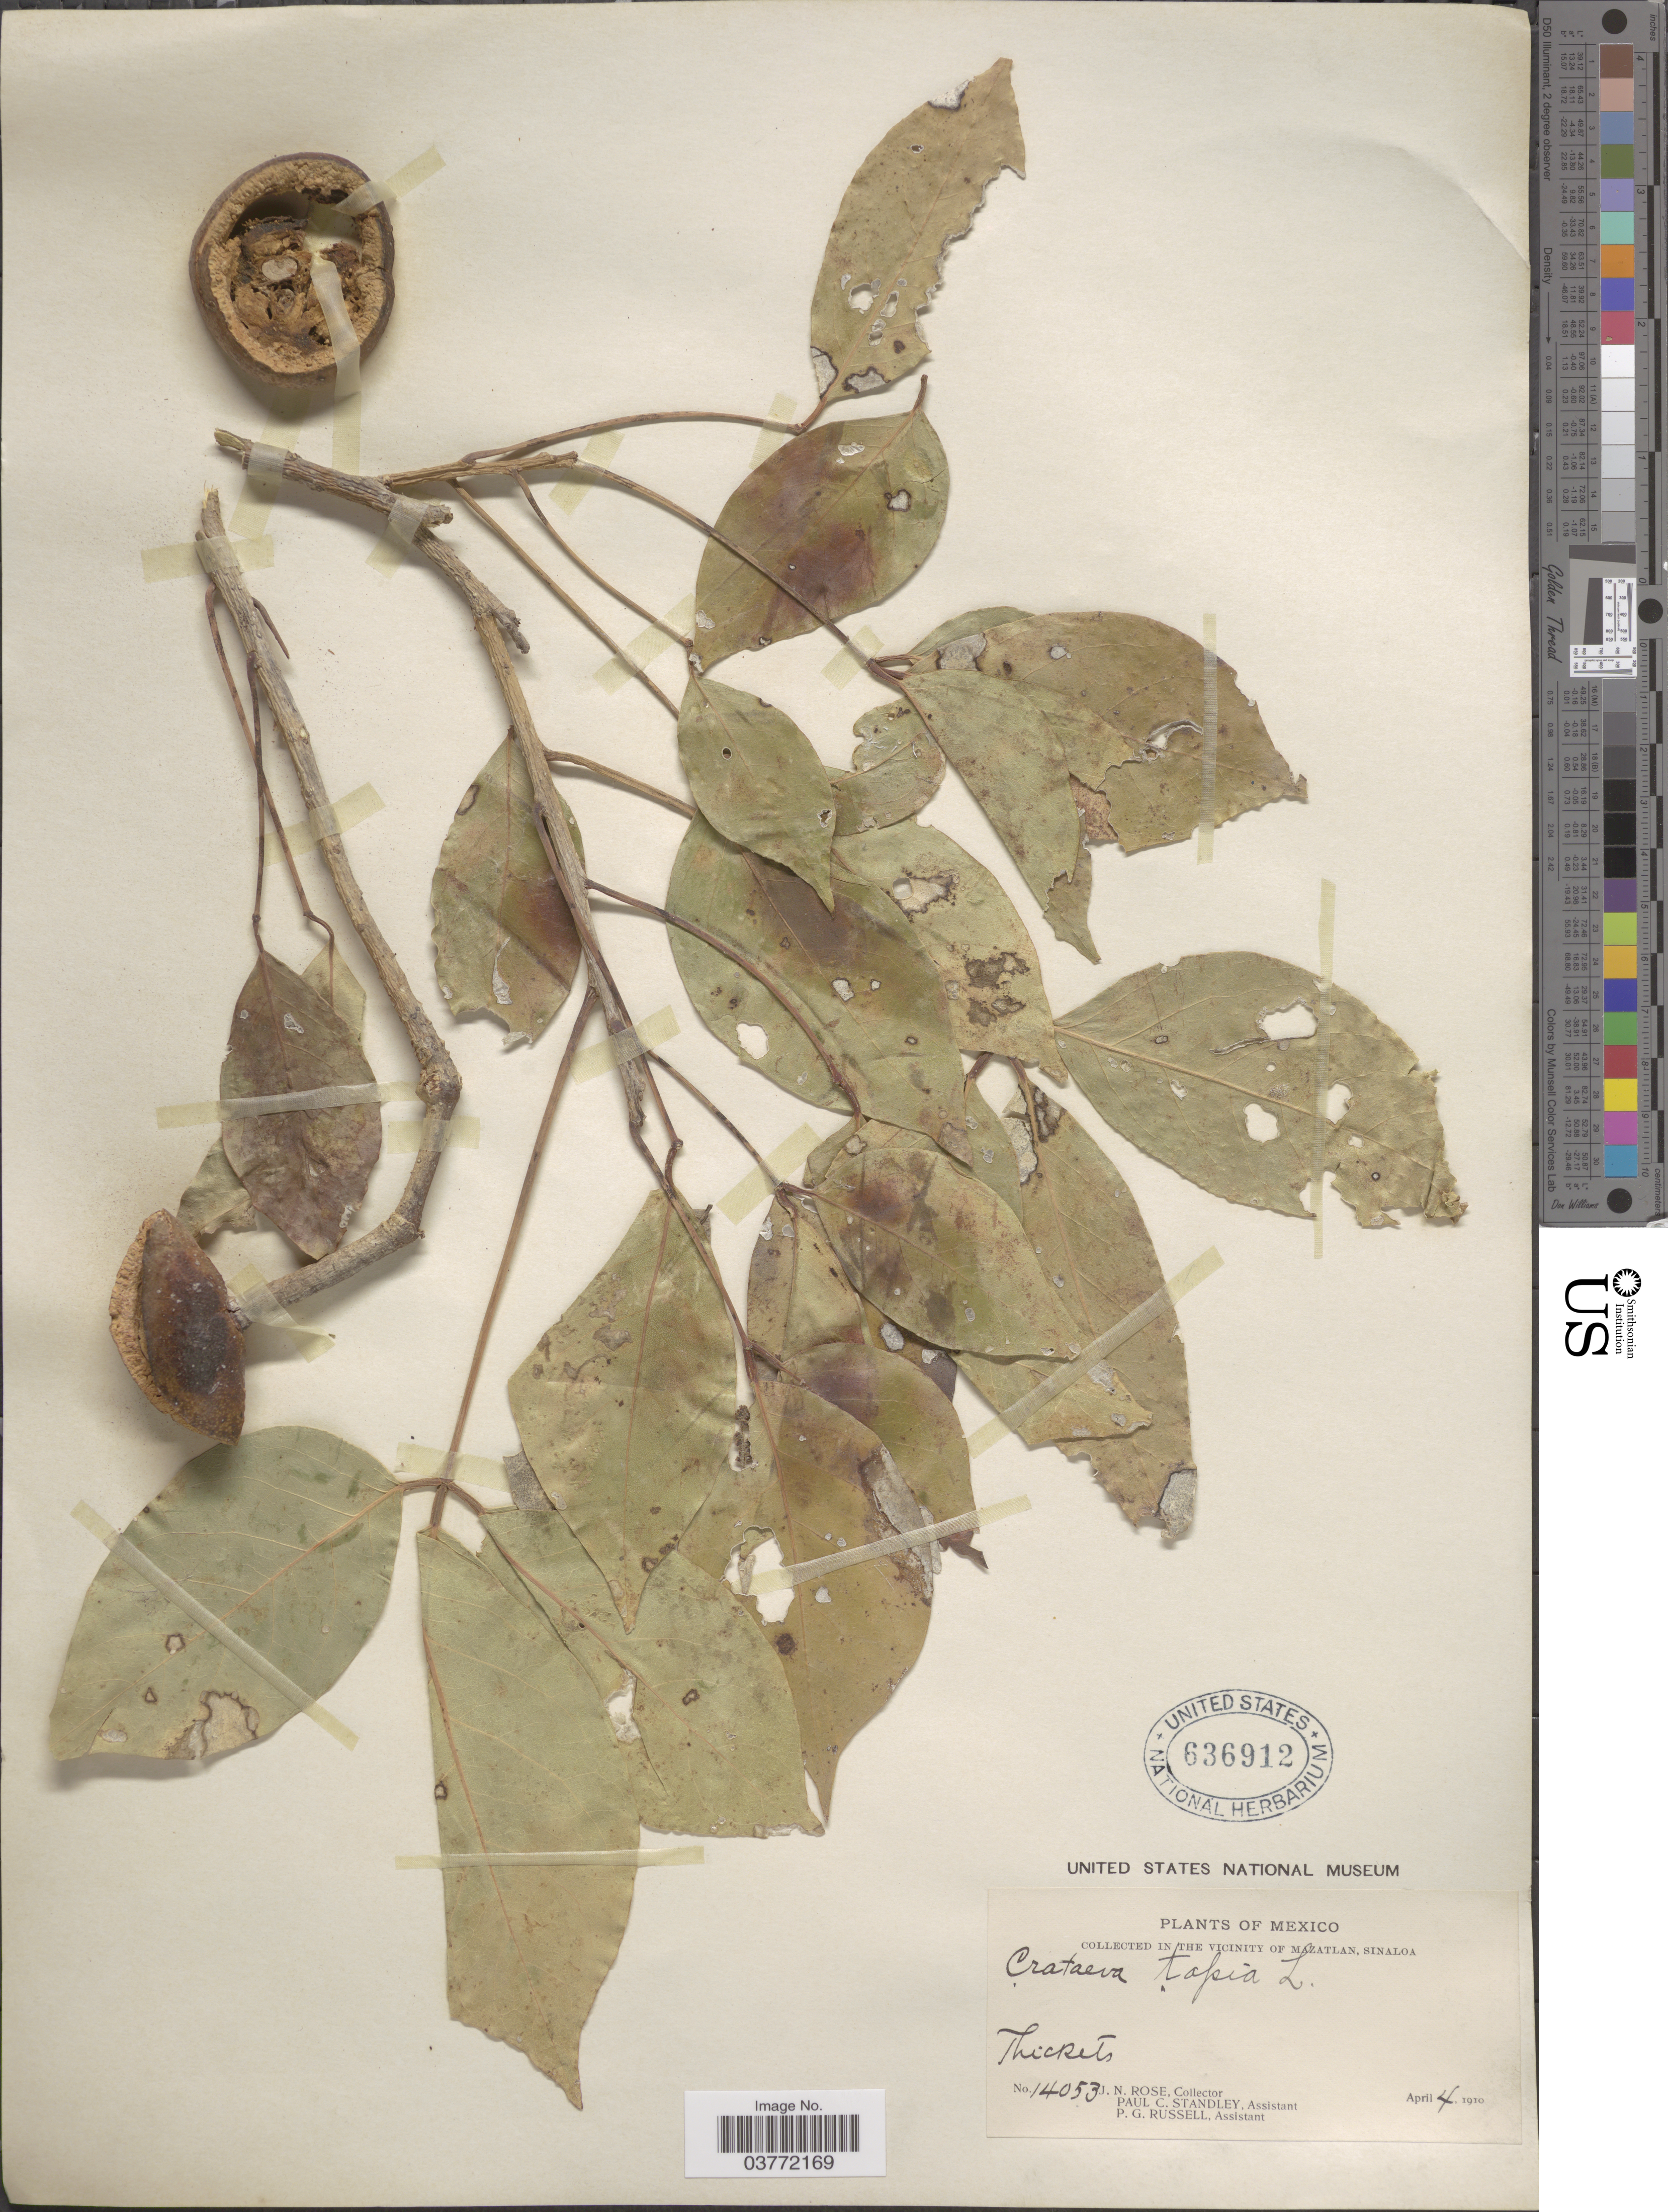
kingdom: Plantae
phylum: Tracheophyta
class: Magnoliopsida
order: Brassicales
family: Capparaceae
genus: Crateva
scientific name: Crateva tapia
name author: L.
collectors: J. N. Rose, P. C. Standley & P. G. Russell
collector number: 14053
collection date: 1910-04-04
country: Mexico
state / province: Sinaloa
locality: In the Vicinity of Mazatlan.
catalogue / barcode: US 636912